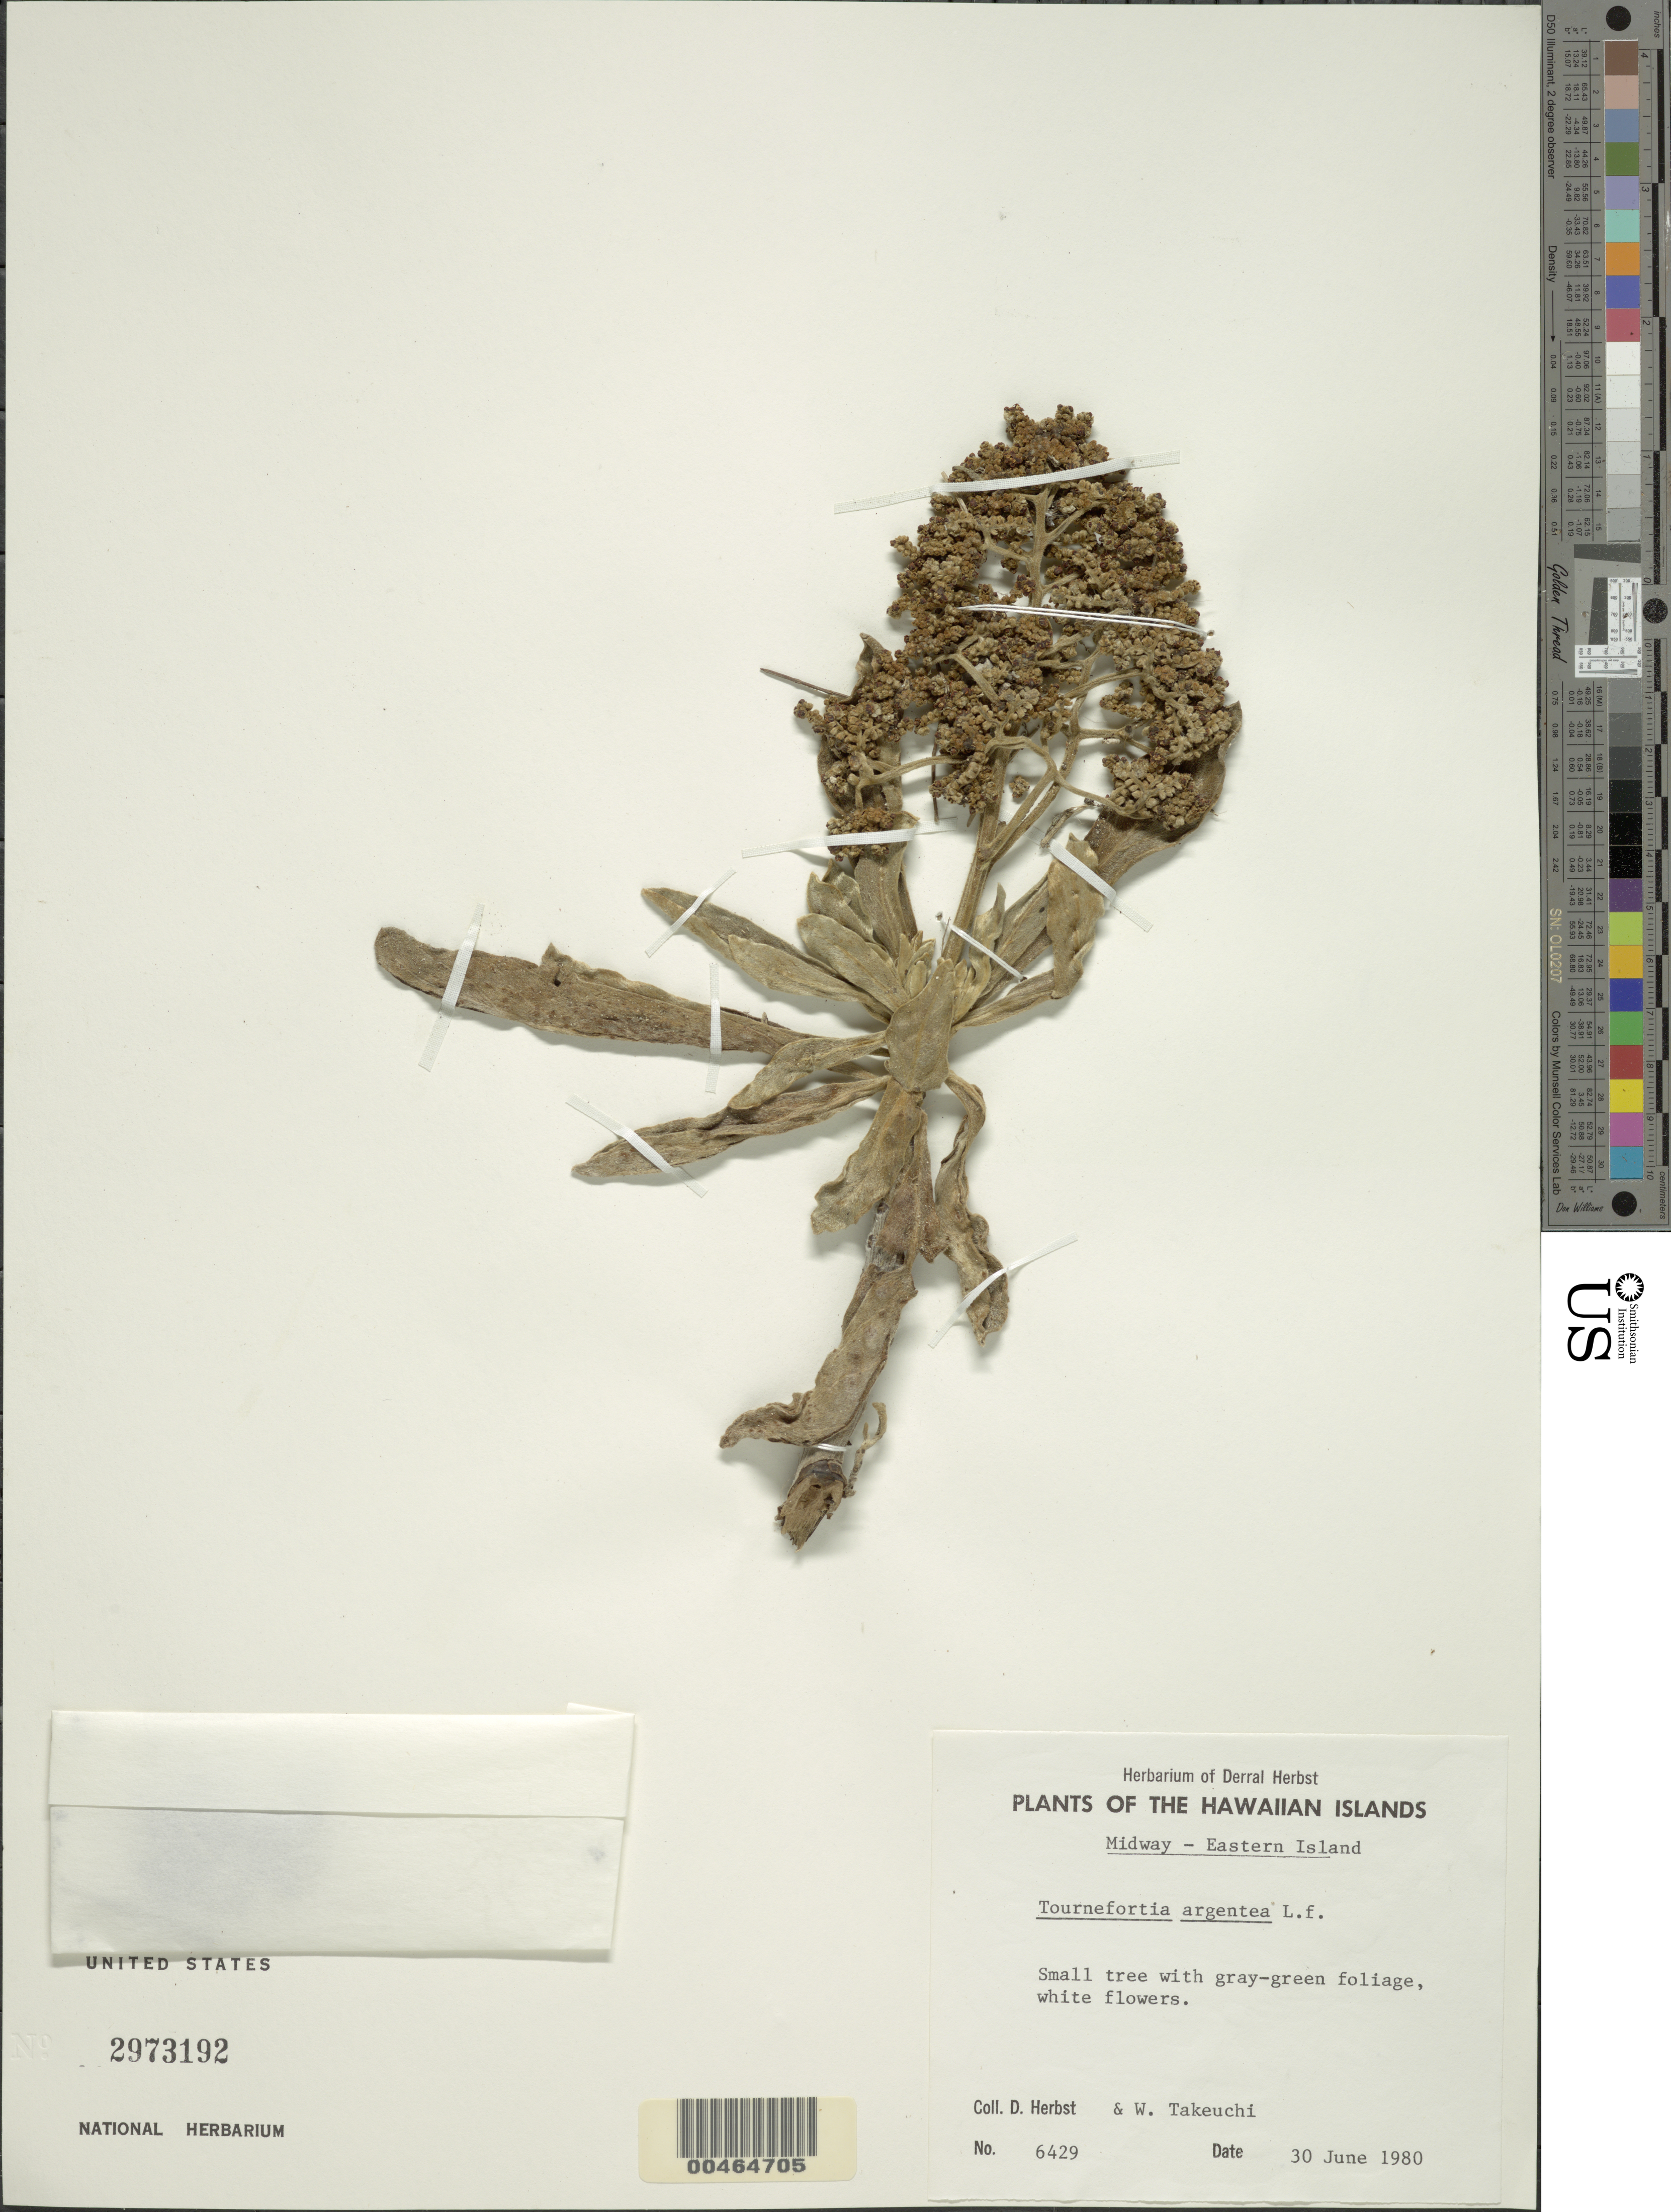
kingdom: Plantae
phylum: Tracheophyta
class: Magnoliopsida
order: Boraginales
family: Heliotropiaceae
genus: Heliotropium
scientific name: Heliotropium arboreum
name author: (Blanco) Mabberley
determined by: Wagner, W. L., (BOT), Smithsonian Institution - National Museum of Natural History (UNITED STATES)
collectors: D. R. Herbst & W. N. Takeuchi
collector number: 6429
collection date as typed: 30 Jun 1980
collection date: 1980-06-30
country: U.S. Administered Pacific Islands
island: Midway Atoll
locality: Eastern Islet, Midway Is.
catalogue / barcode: US 2973192